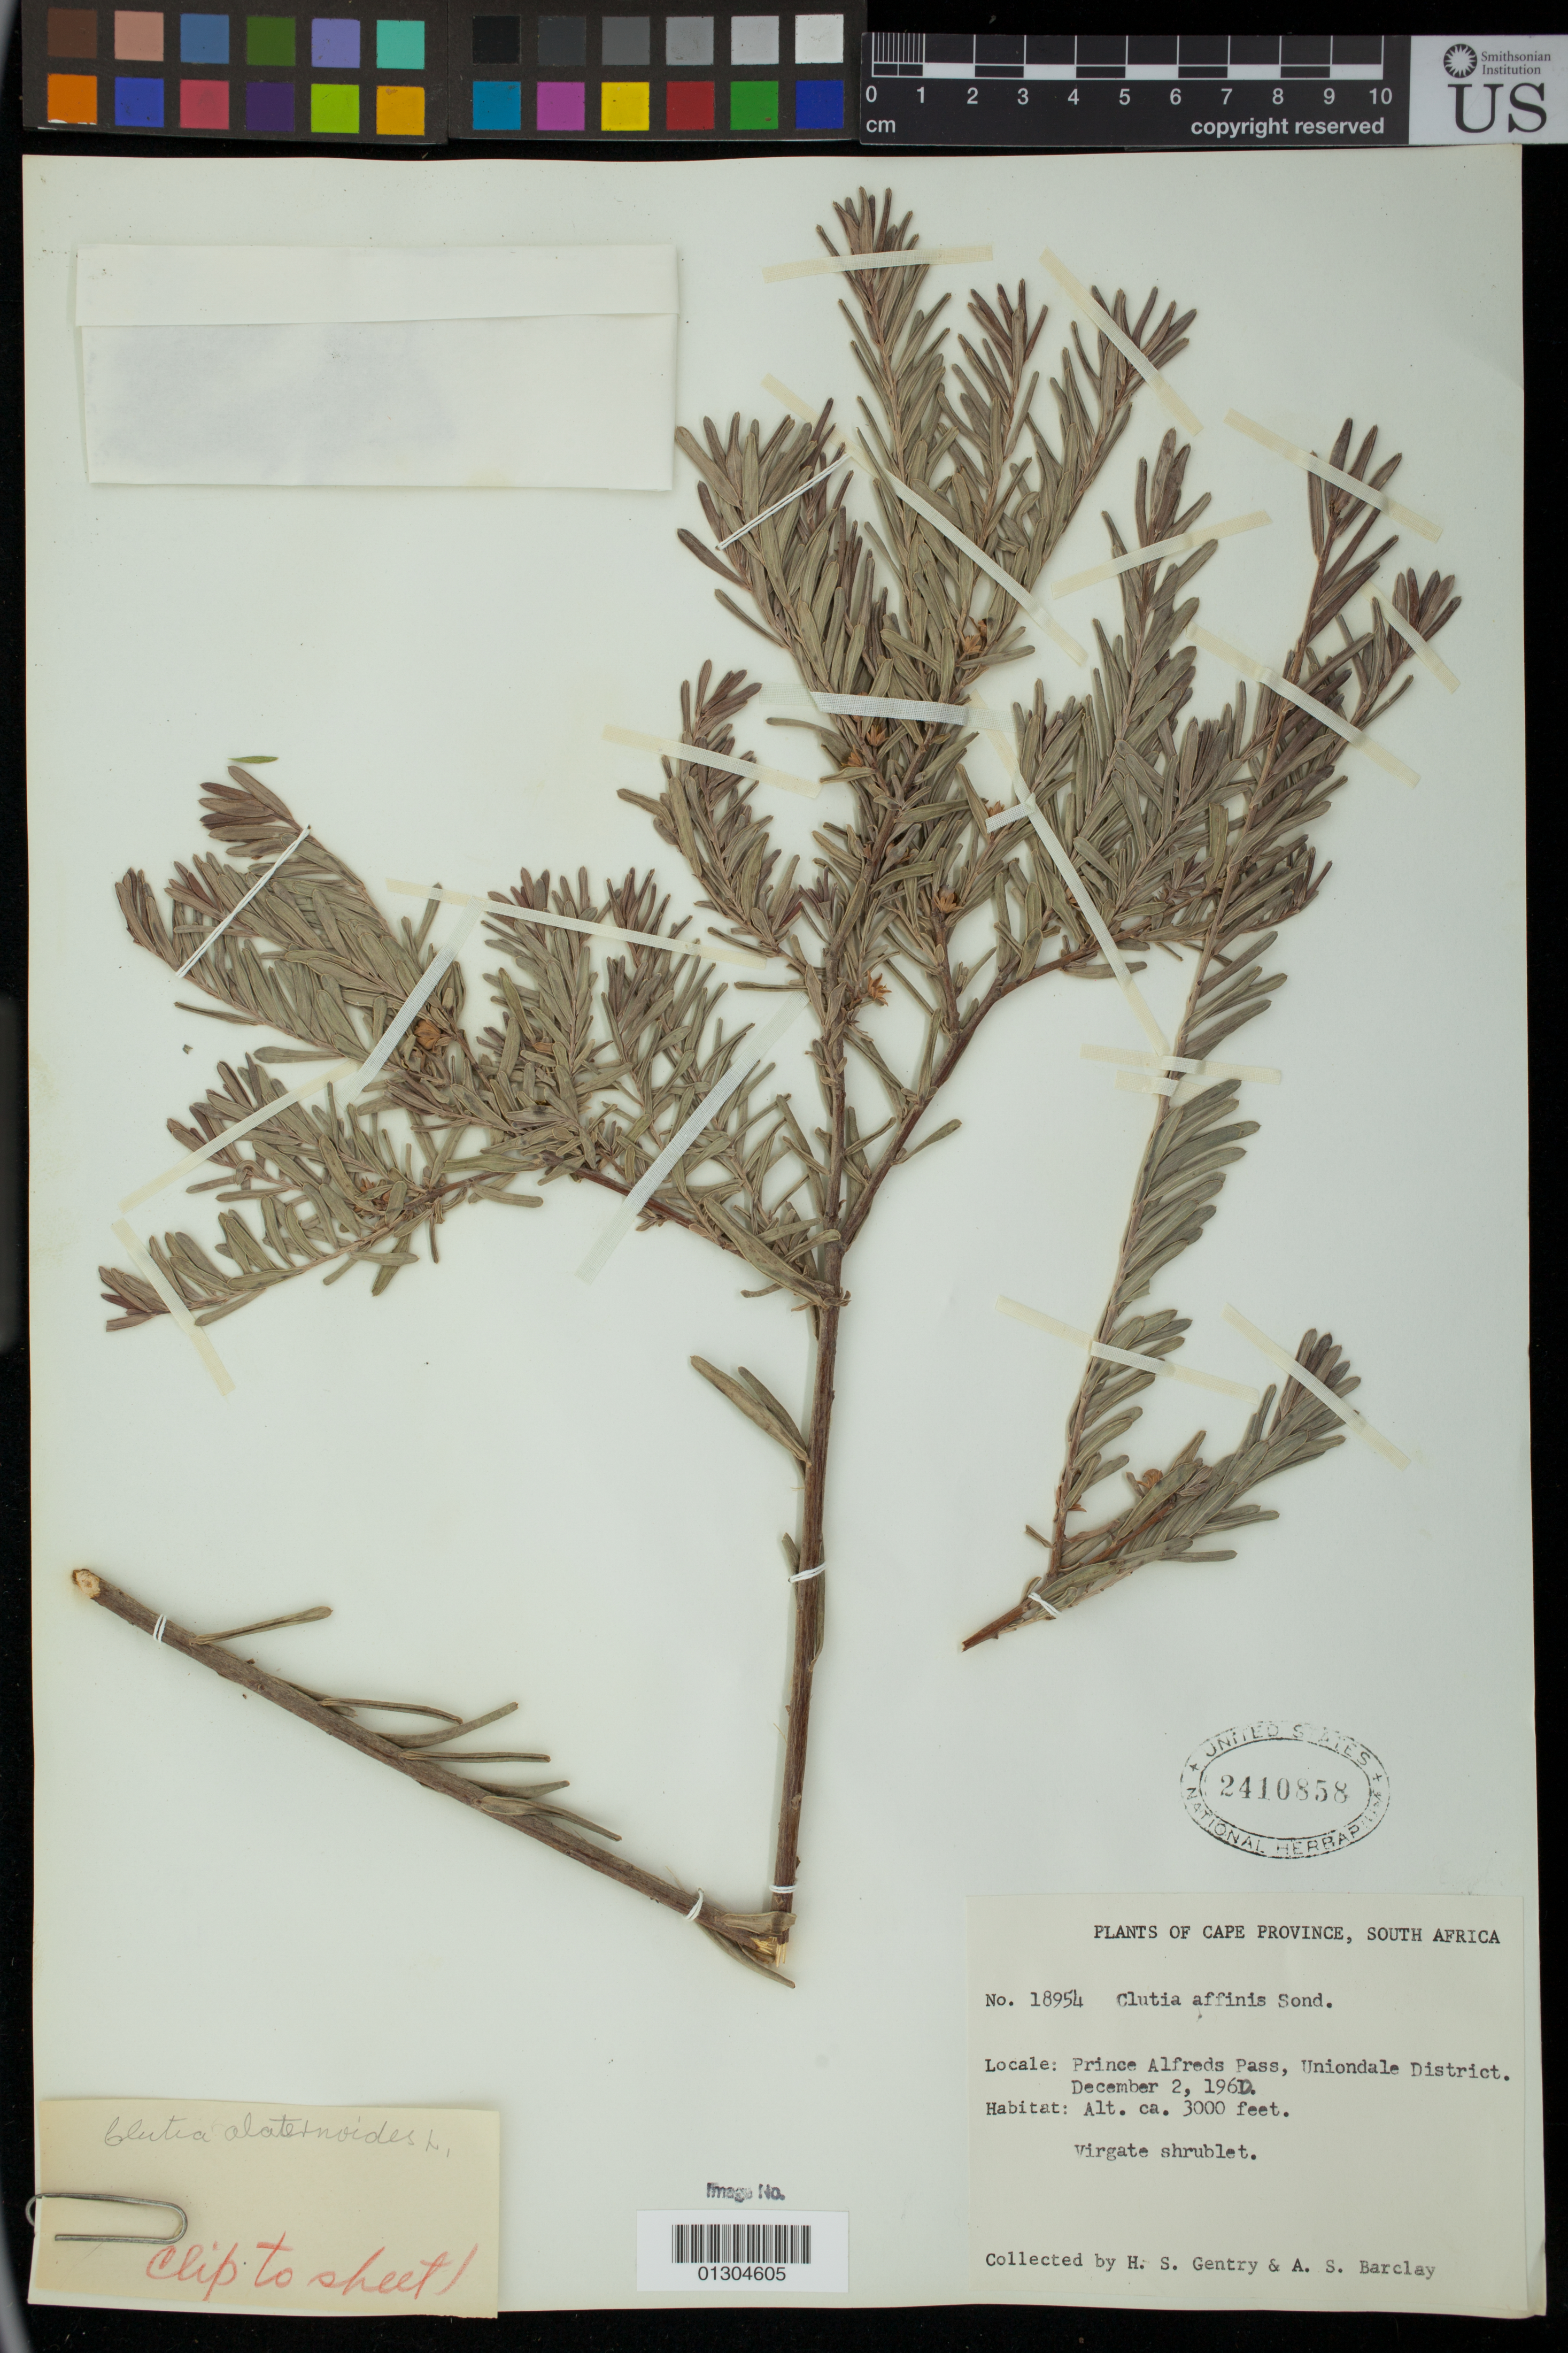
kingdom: Plantae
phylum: Tracheophyta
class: Magnoliopsida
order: Malpighiales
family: Peraceae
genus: Clutia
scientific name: Clutia alaternoides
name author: L.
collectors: H. S. Gentry & A. S. Barclay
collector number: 18954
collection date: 1960-12-02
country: South Africa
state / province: Western Cape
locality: Prince Alfreds Pass, Uniondale district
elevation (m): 914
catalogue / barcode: US 2410858